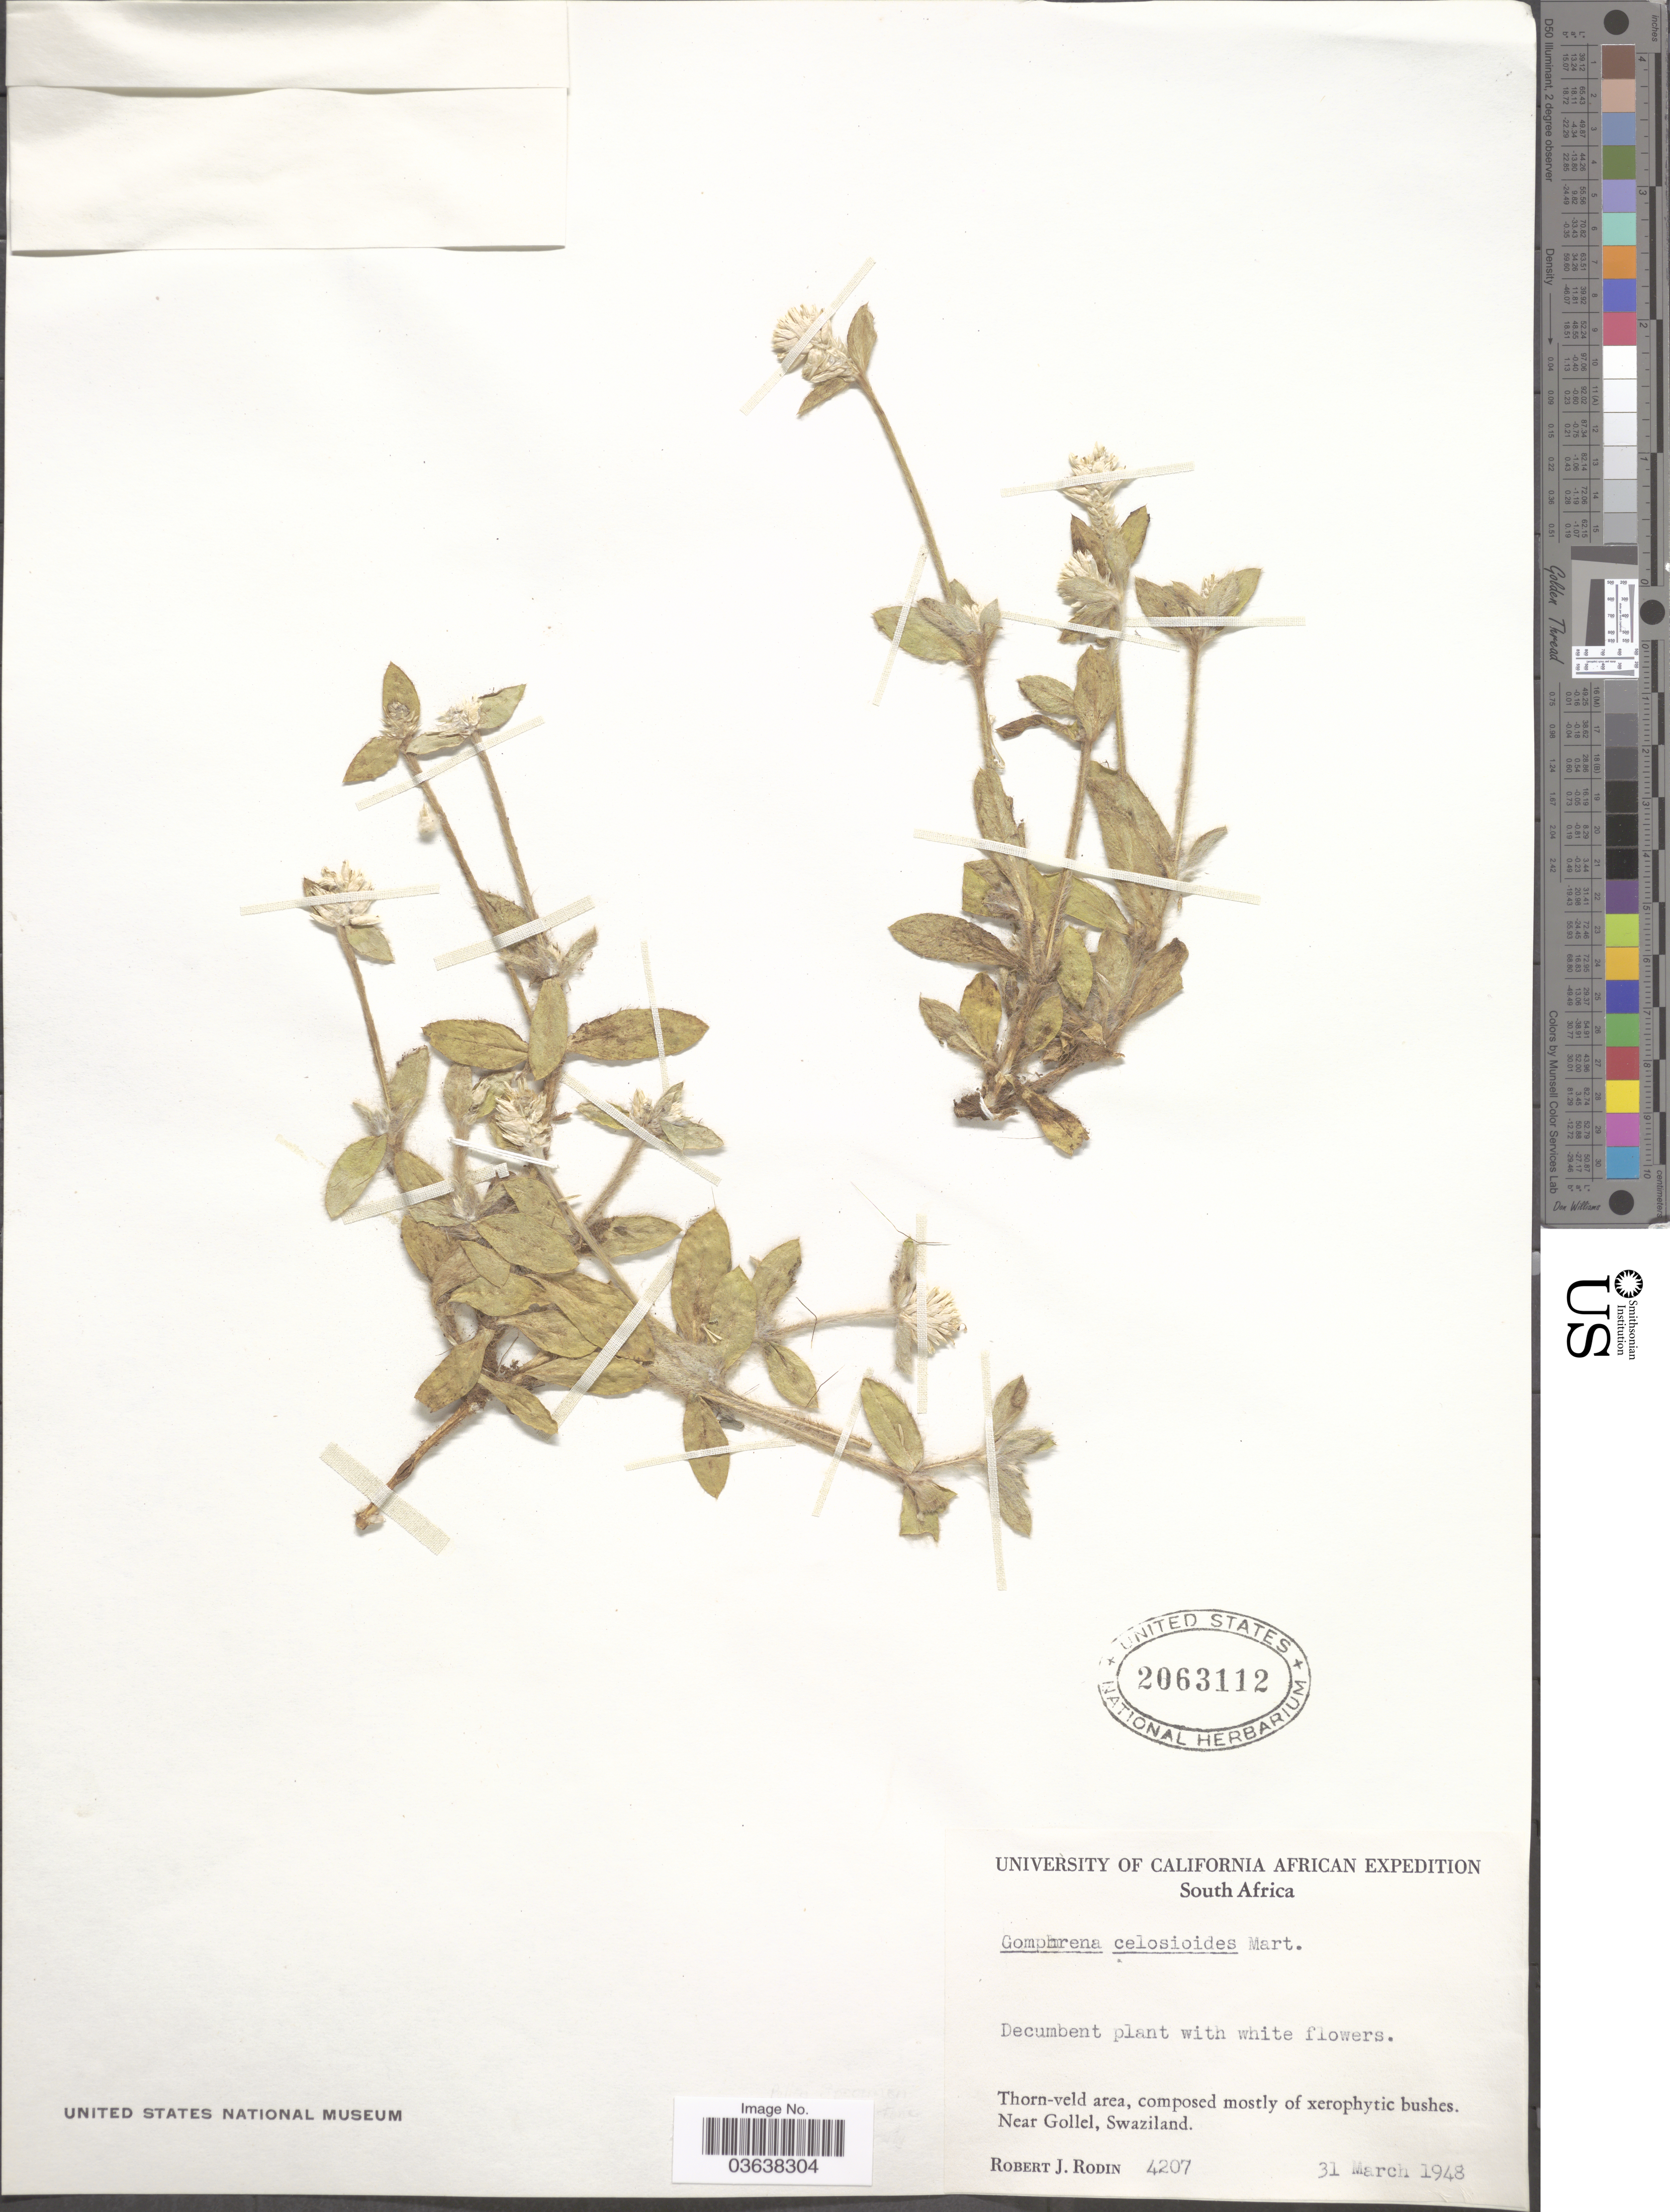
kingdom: Plantae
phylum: Tracheophyta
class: Magnoliopsida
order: Caryophyllales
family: Amaranthaceae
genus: Gomphrena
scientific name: Gomphrena serrata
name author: L.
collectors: R. J. Rodin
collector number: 4207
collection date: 1948-03-31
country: Eswatini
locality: Near Gollel.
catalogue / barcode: US 2063112